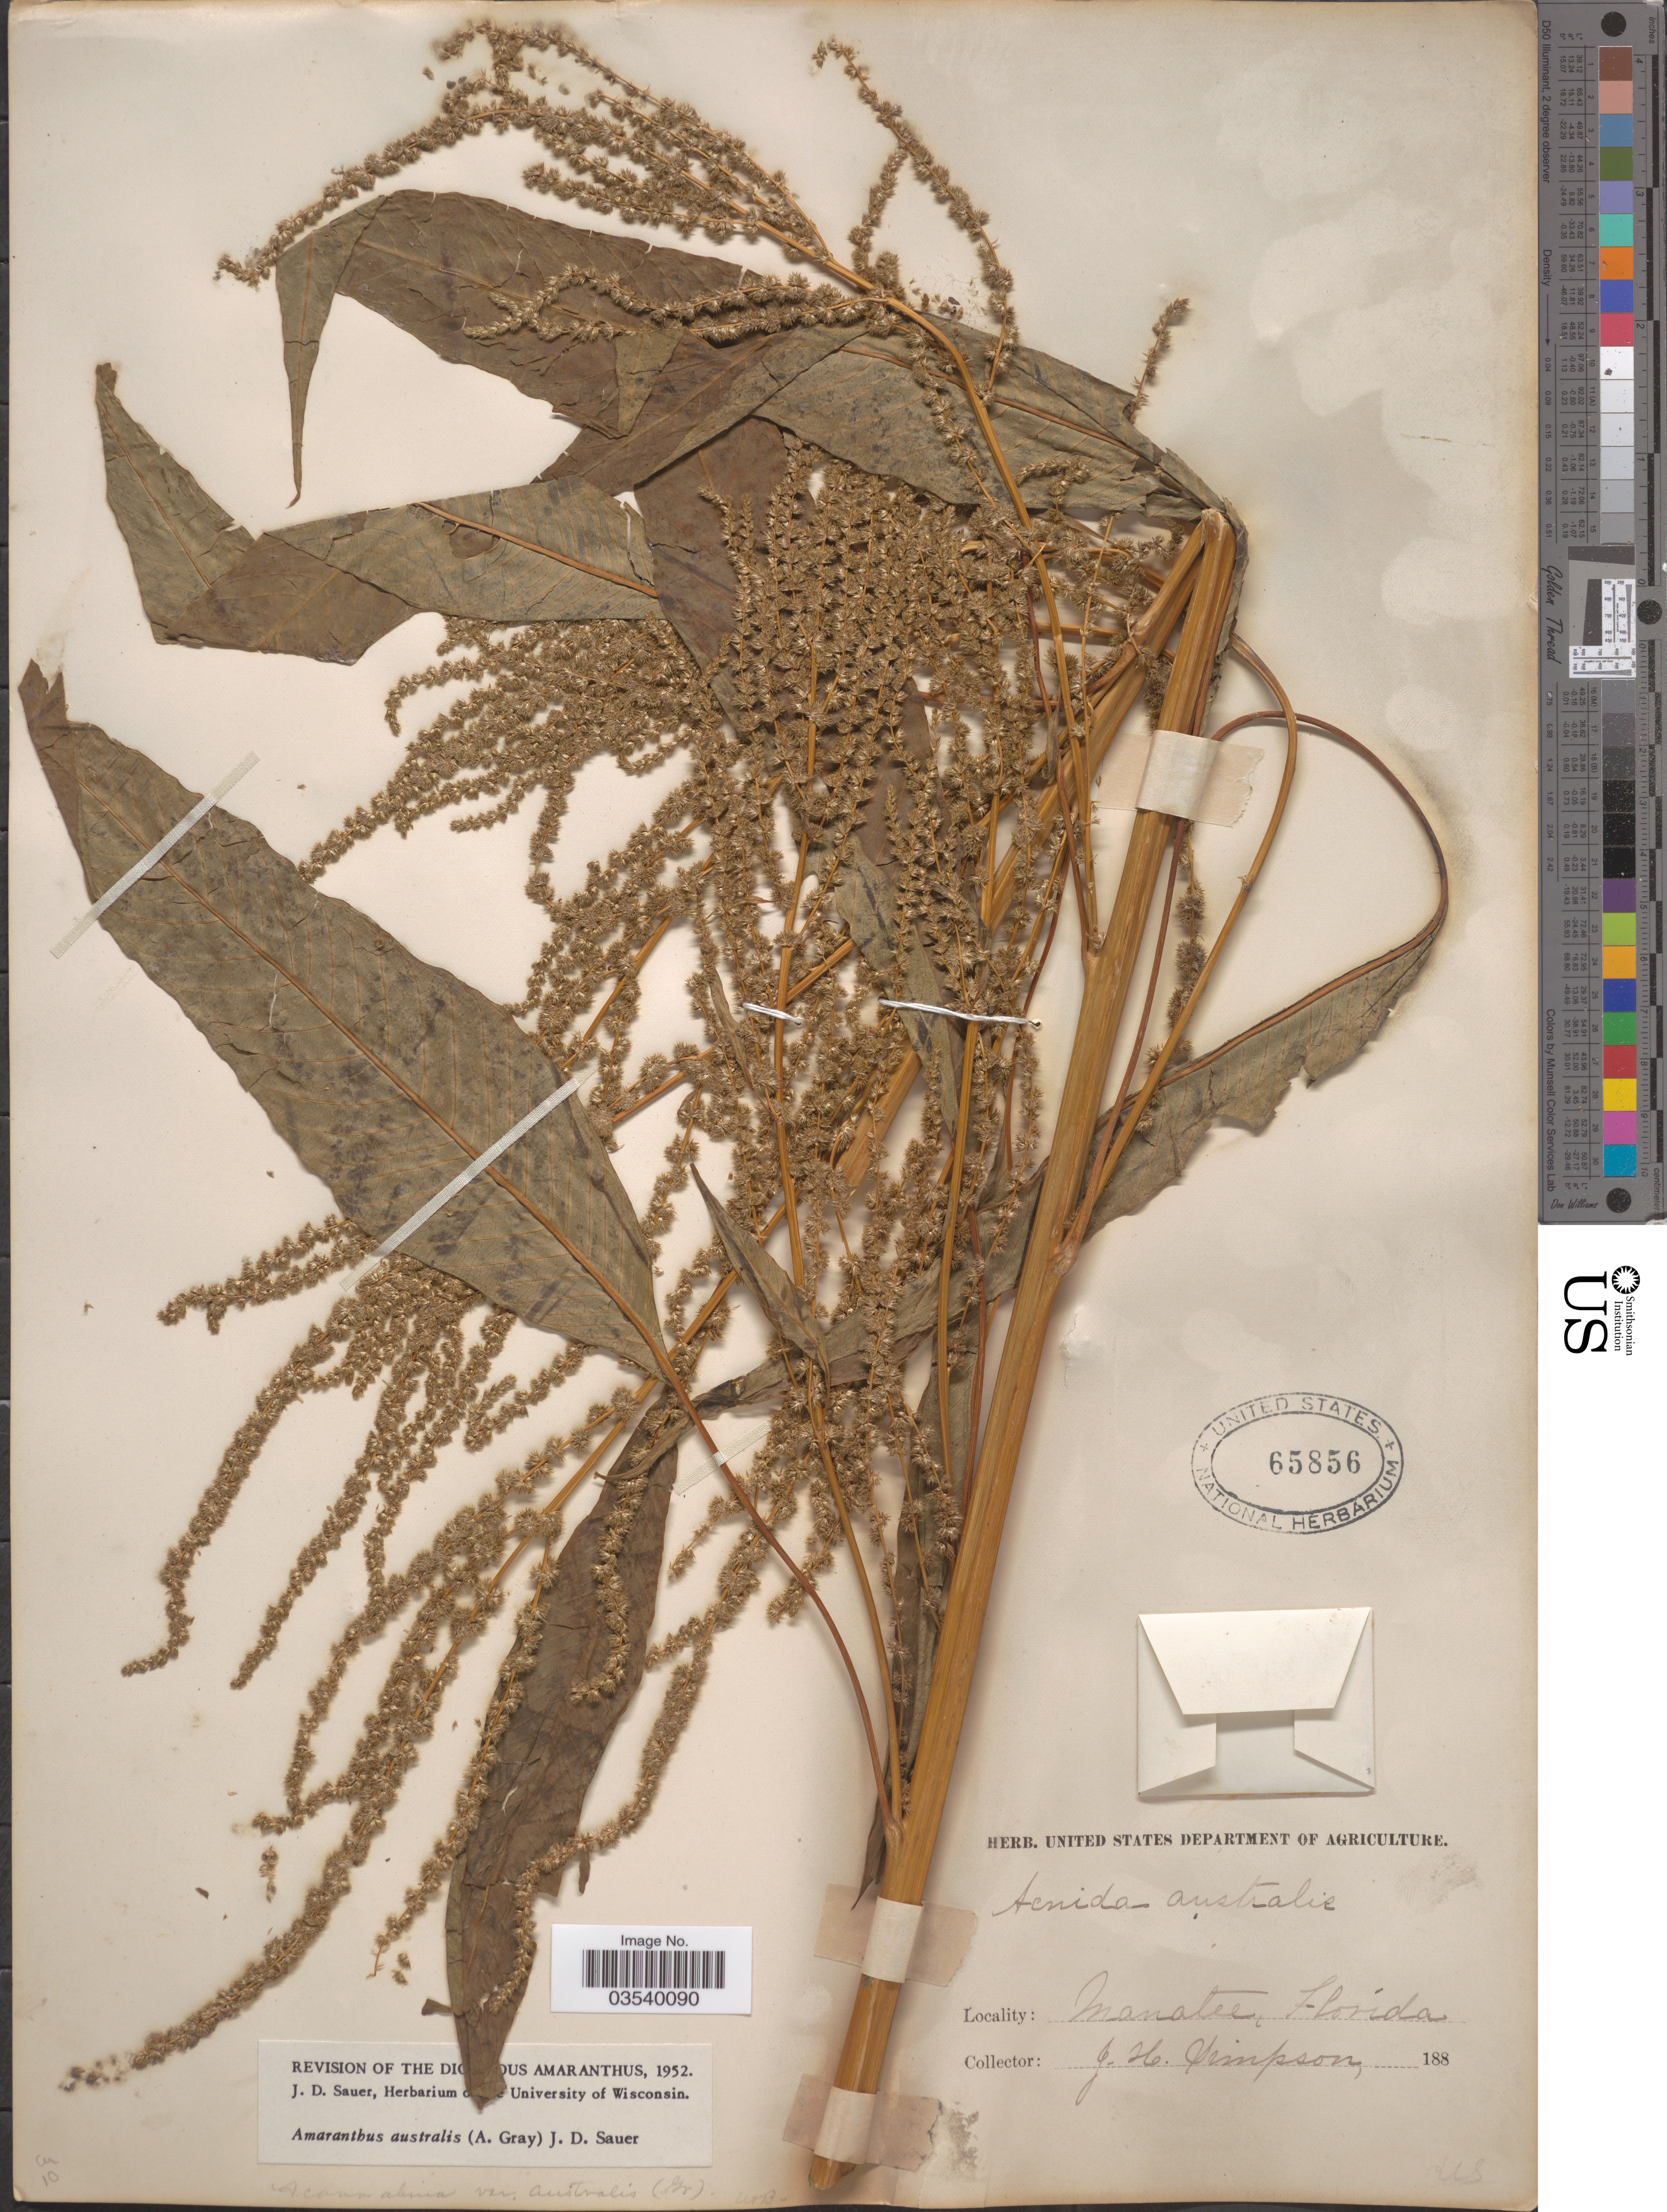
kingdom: Plantae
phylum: Tracheophyta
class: Magnoliopsida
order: Caryophyllales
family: Amaranthaceae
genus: Amaranthus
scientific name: Amaranthus australis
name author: (A. Gray) J.D. Sauer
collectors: J. H. Simpson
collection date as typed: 188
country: United States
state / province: Florida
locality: Manatee.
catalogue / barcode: US 65856